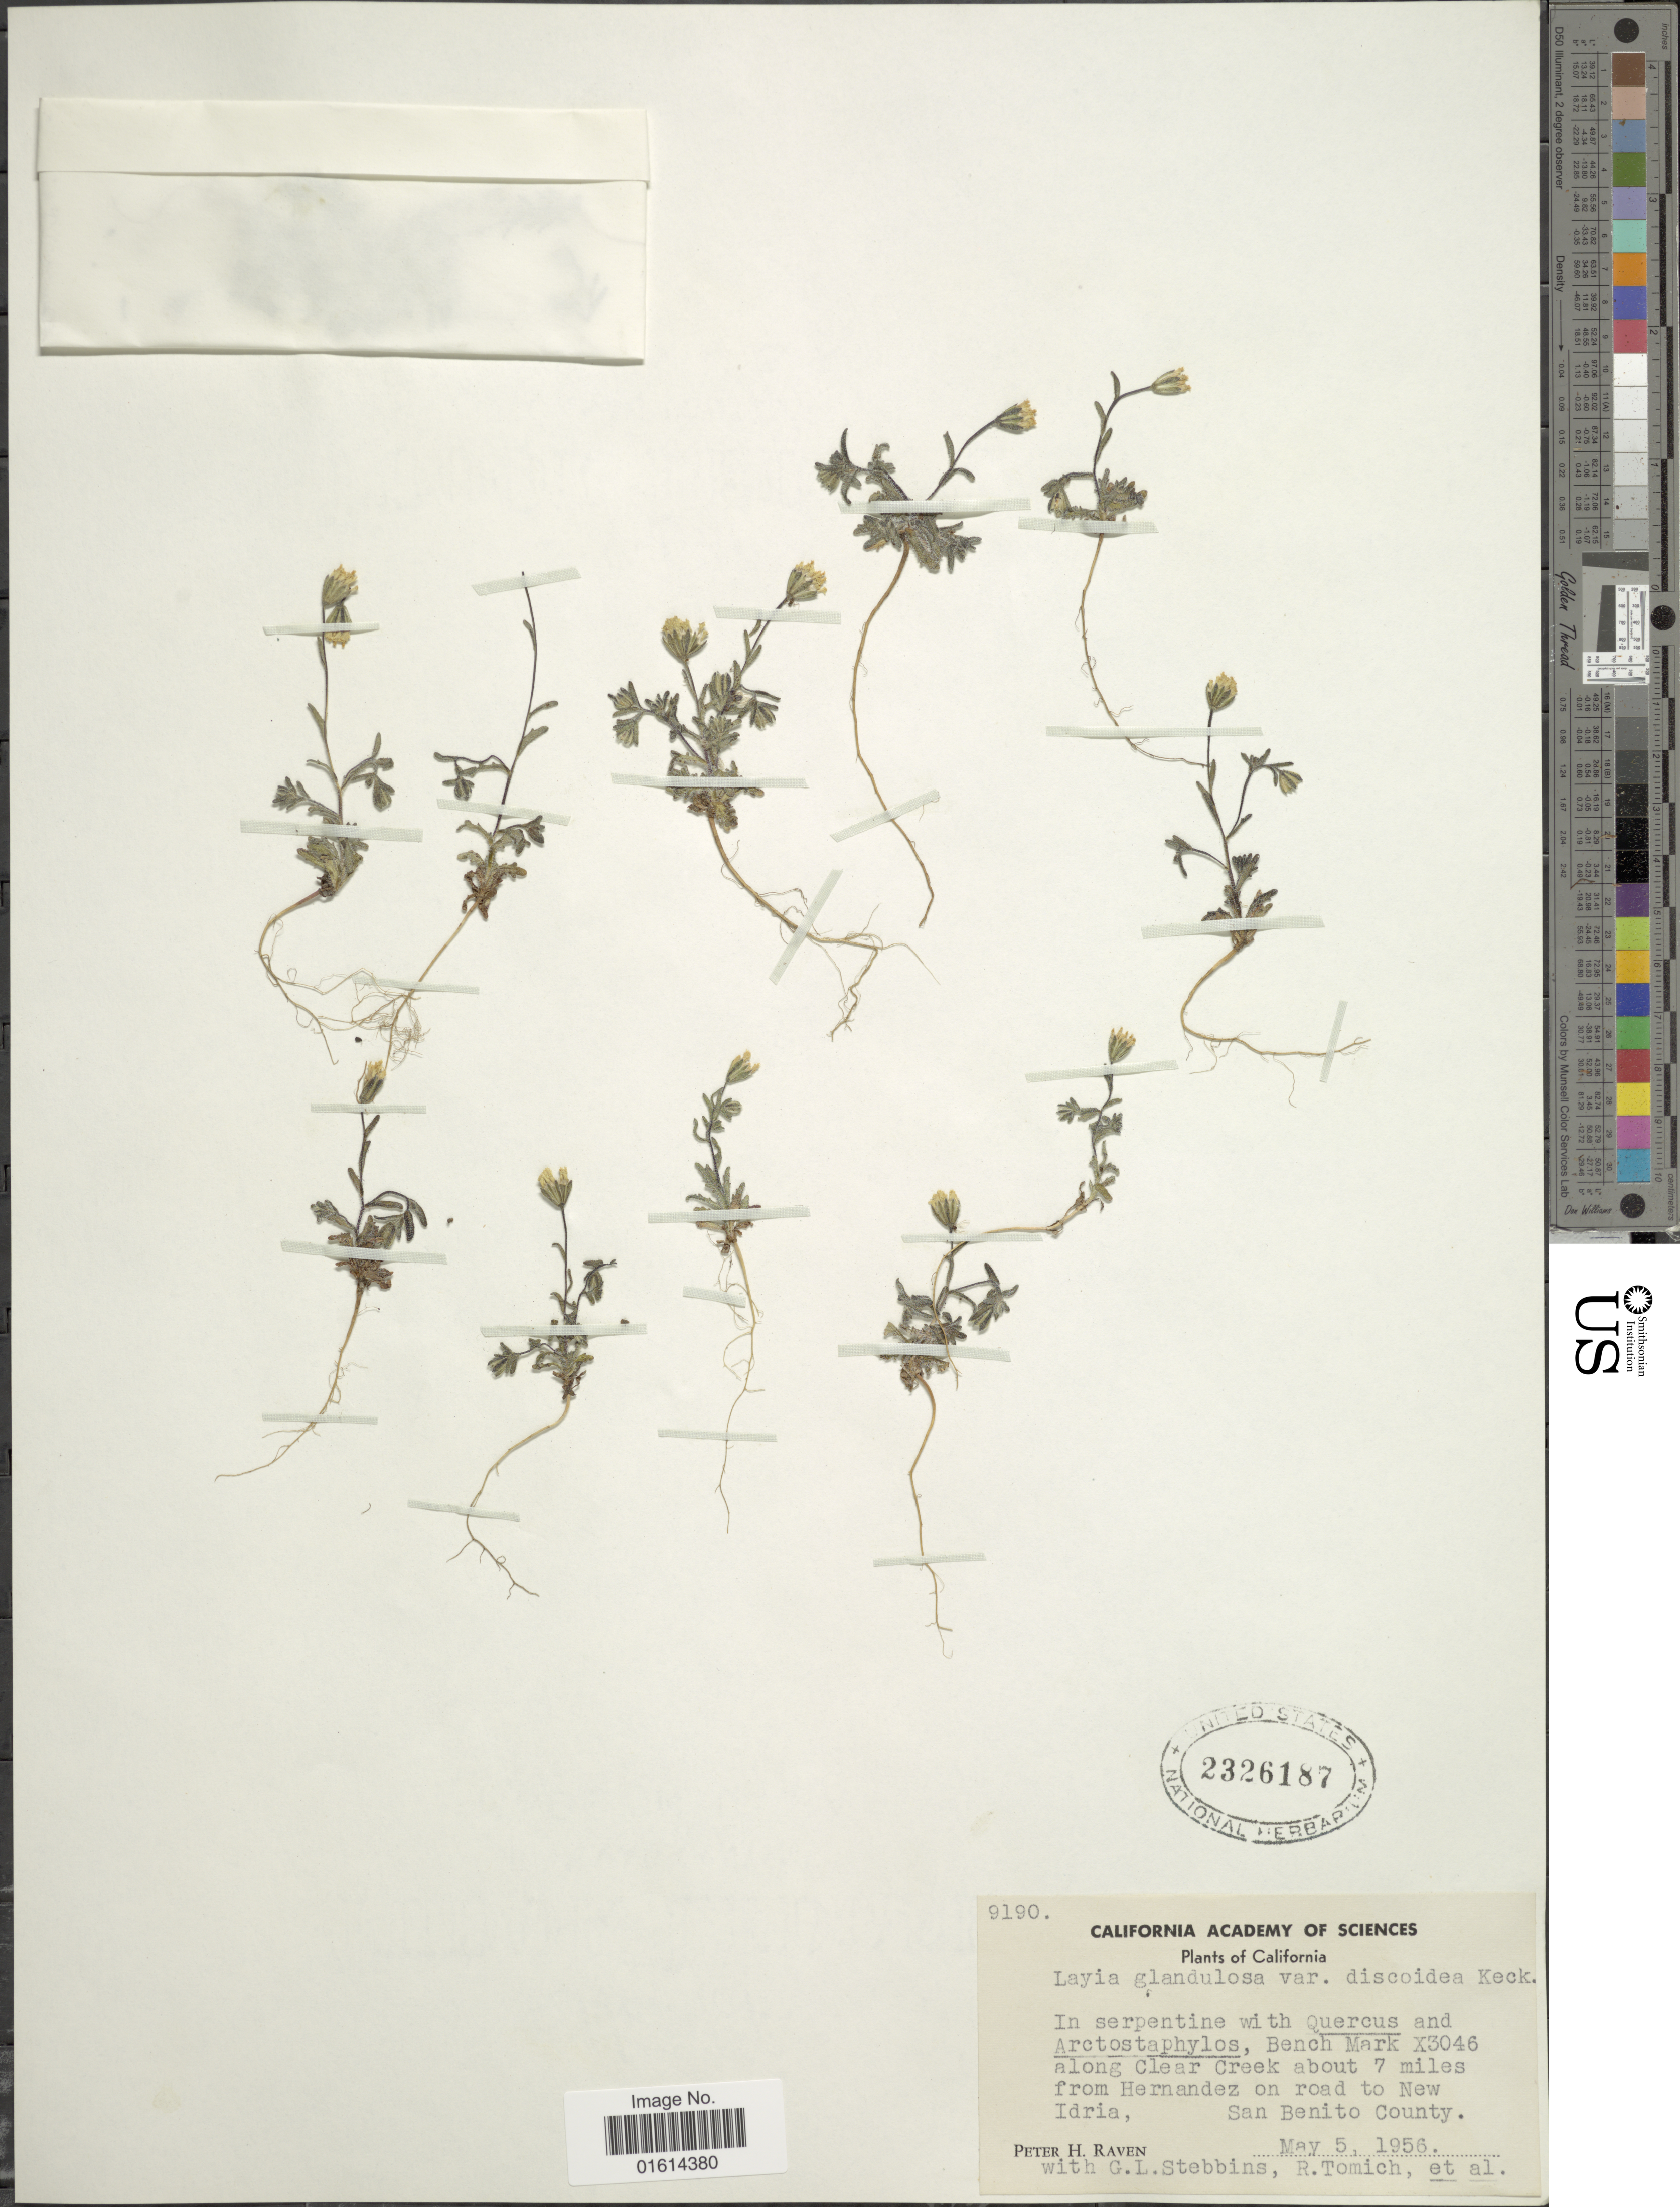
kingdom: Plantae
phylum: Tracheophyta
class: Magnoliopsida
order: Asterales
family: Asteraceae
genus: Layia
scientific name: Layia glandulosa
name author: Hook. & Arn.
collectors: P. Raven, G. L. Stebbins, R. Tomich & et al.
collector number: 9190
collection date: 1956-05-05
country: United States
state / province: California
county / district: San Benito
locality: Bench Mark X3046 along Clear Creek about 7 miles from Hernandez on road to New San Benito County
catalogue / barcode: US 2326187